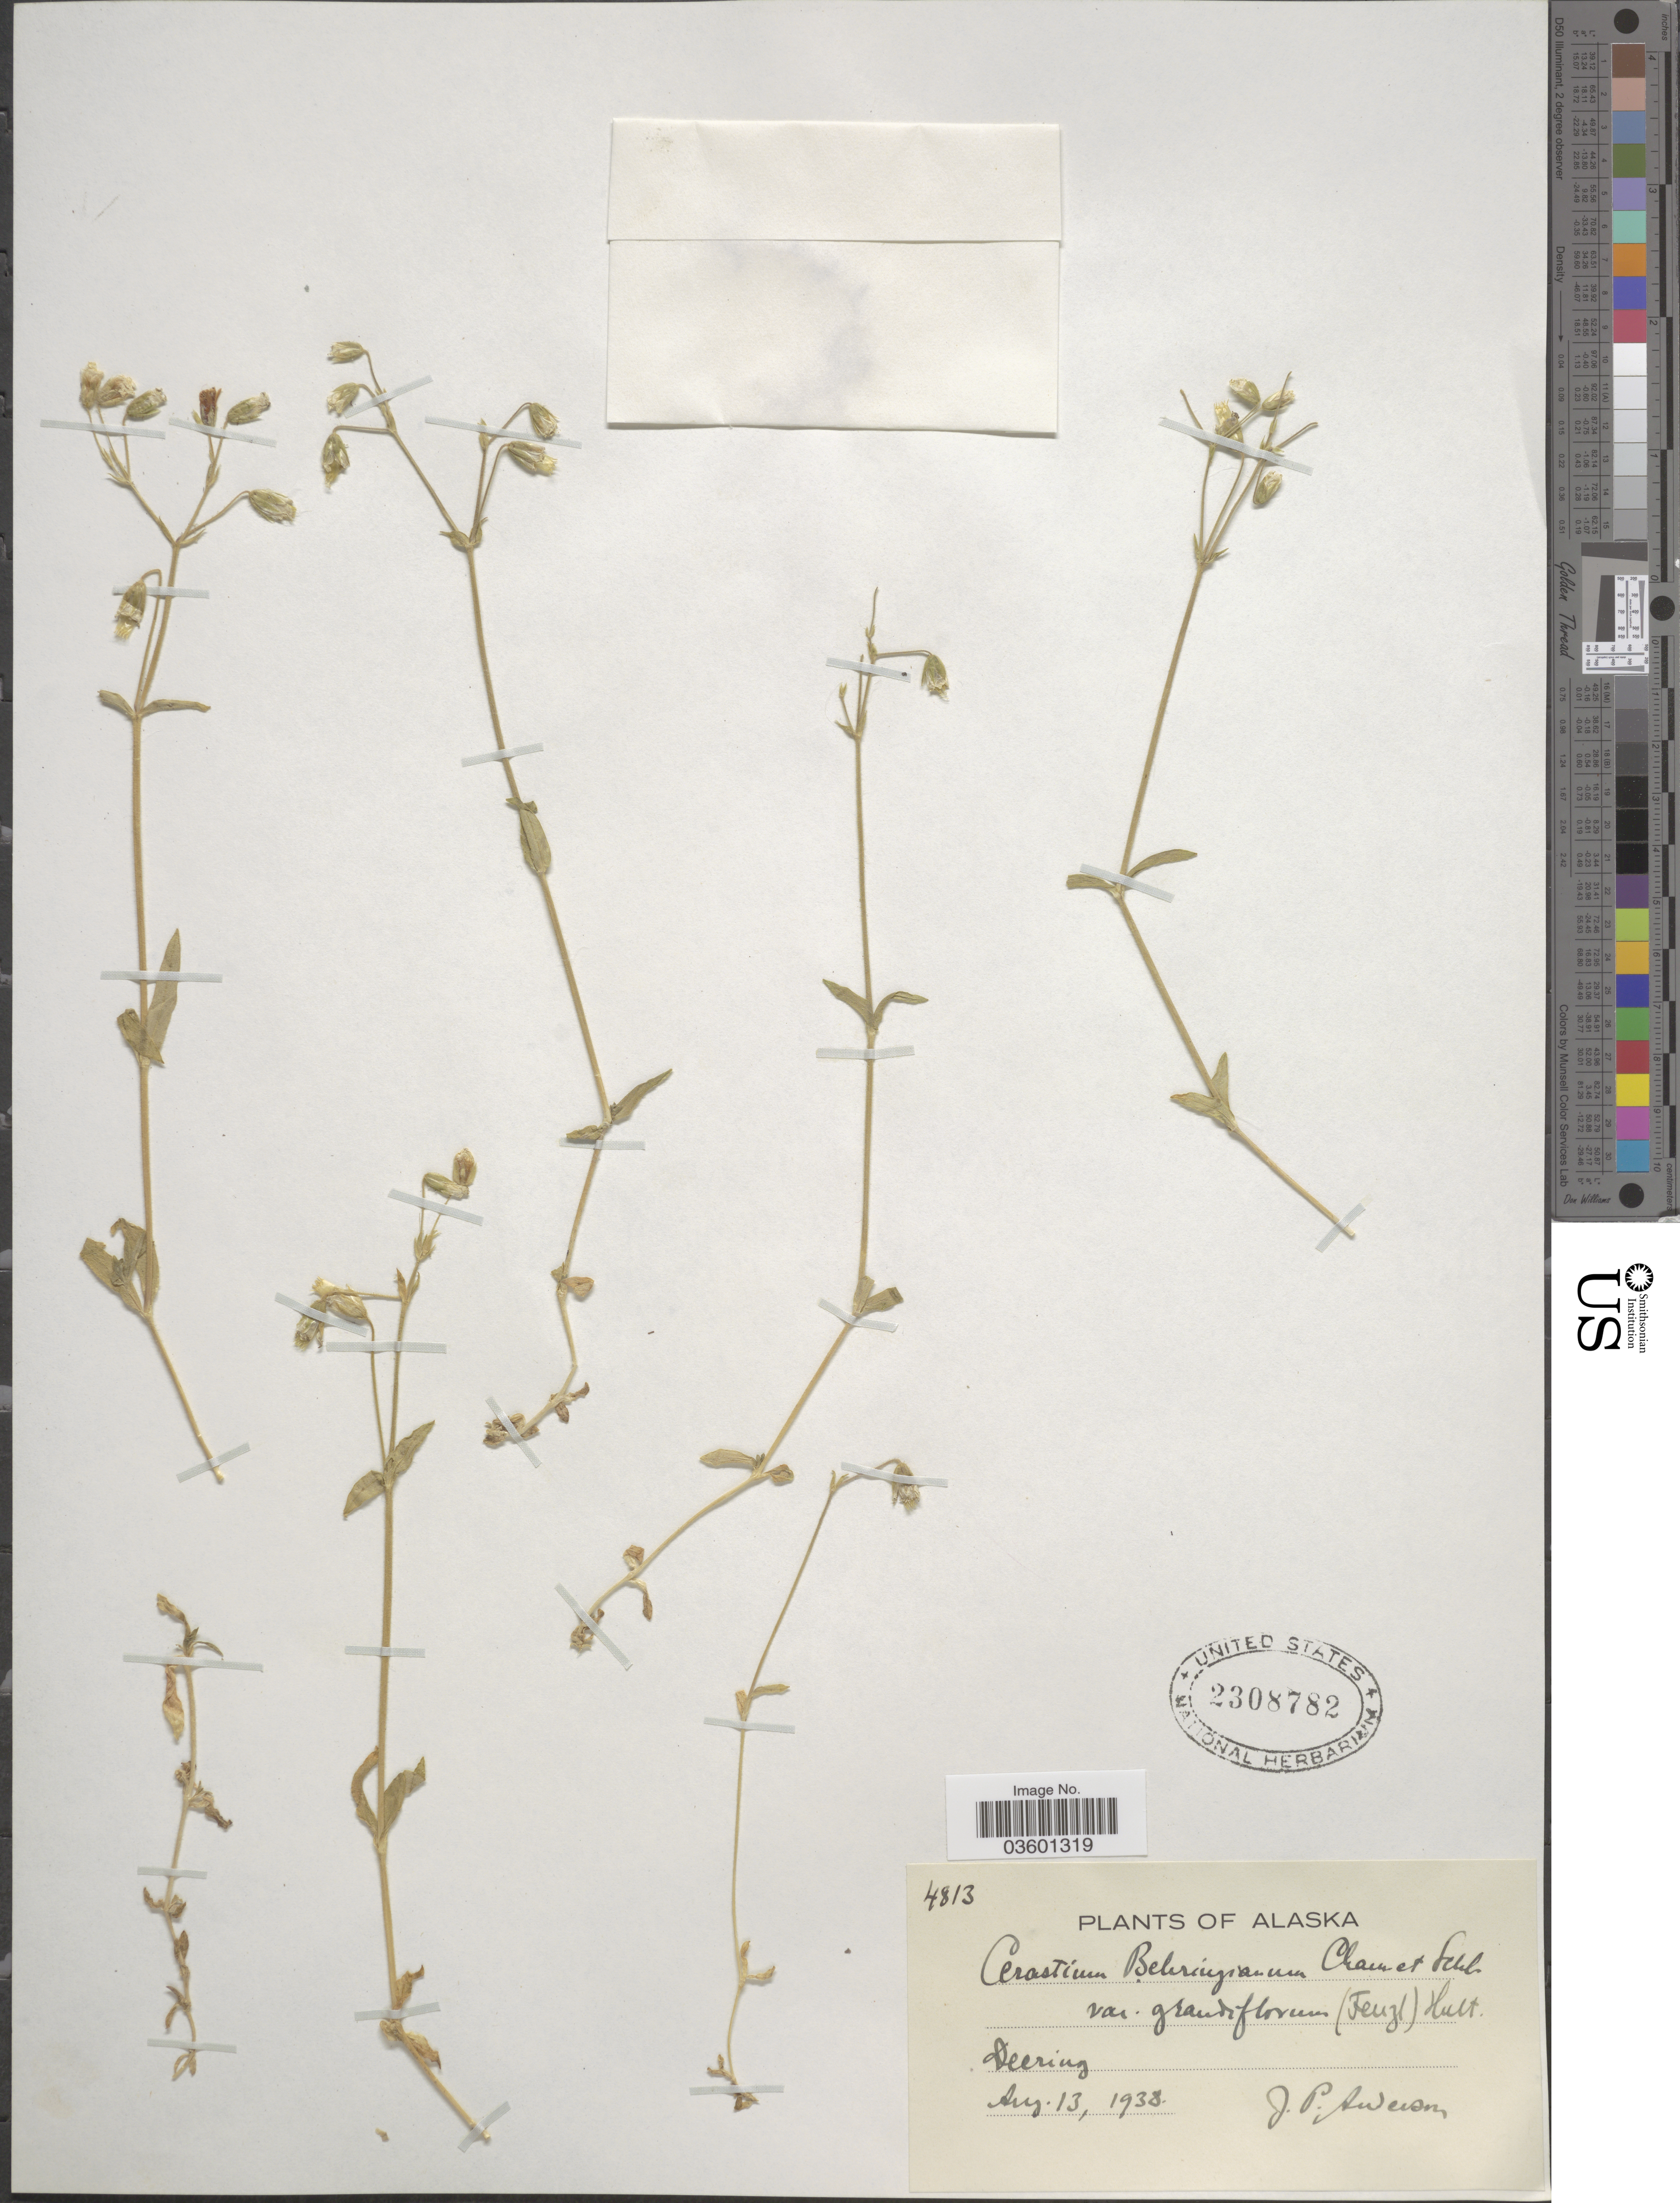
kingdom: Plantae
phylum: Tracheophyta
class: Magnoliopsida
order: Caryophyllales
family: Caryophyllaceae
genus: Cerastium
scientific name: Cerastium beeringianum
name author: Cham. & Schltdl.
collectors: J. P. Anderson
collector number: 4813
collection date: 1938-08-13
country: United States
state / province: Alaska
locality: Deering.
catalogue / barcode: US 2308782